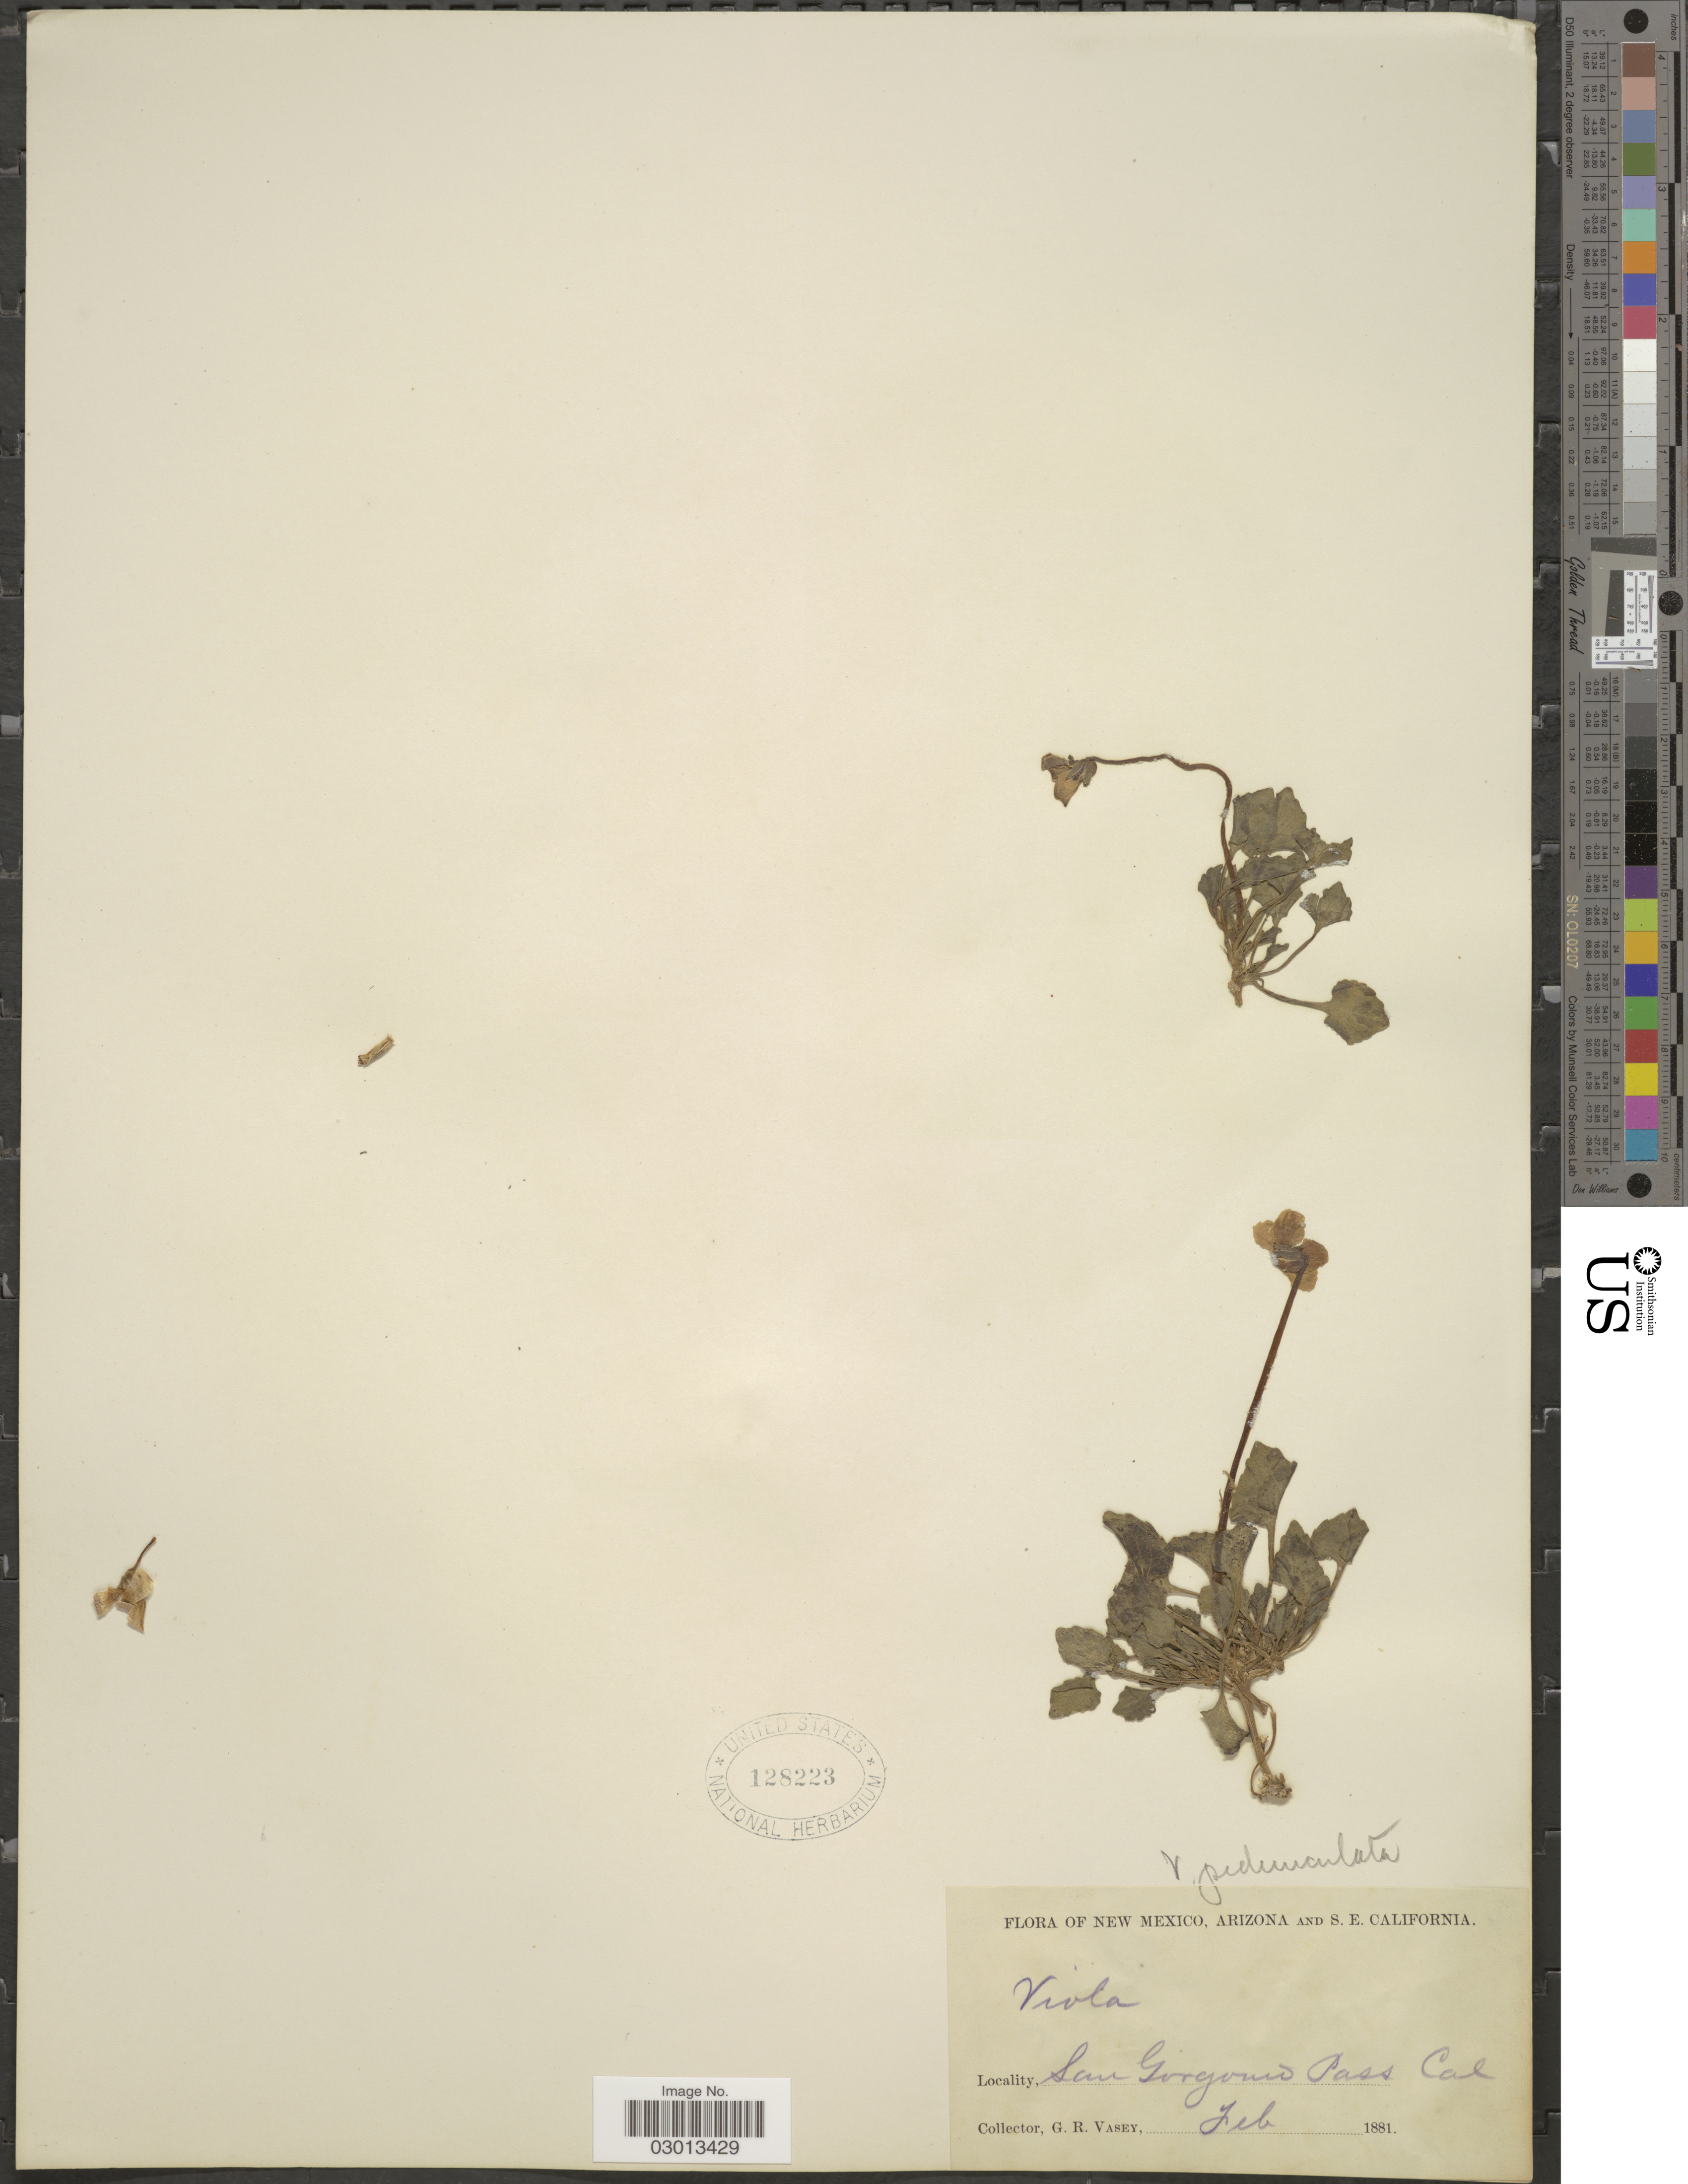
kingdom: Plantae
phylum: Tracheophyta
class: Magnoliopsida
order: Malpighiales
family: Violaceae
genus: Viola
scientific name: Viola pedunculata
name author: Torr. & A. Gray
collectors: G. R. Vasey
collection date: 1881-02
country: United States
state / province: California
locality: San Gorgonio Pass.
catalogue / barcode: US 128223